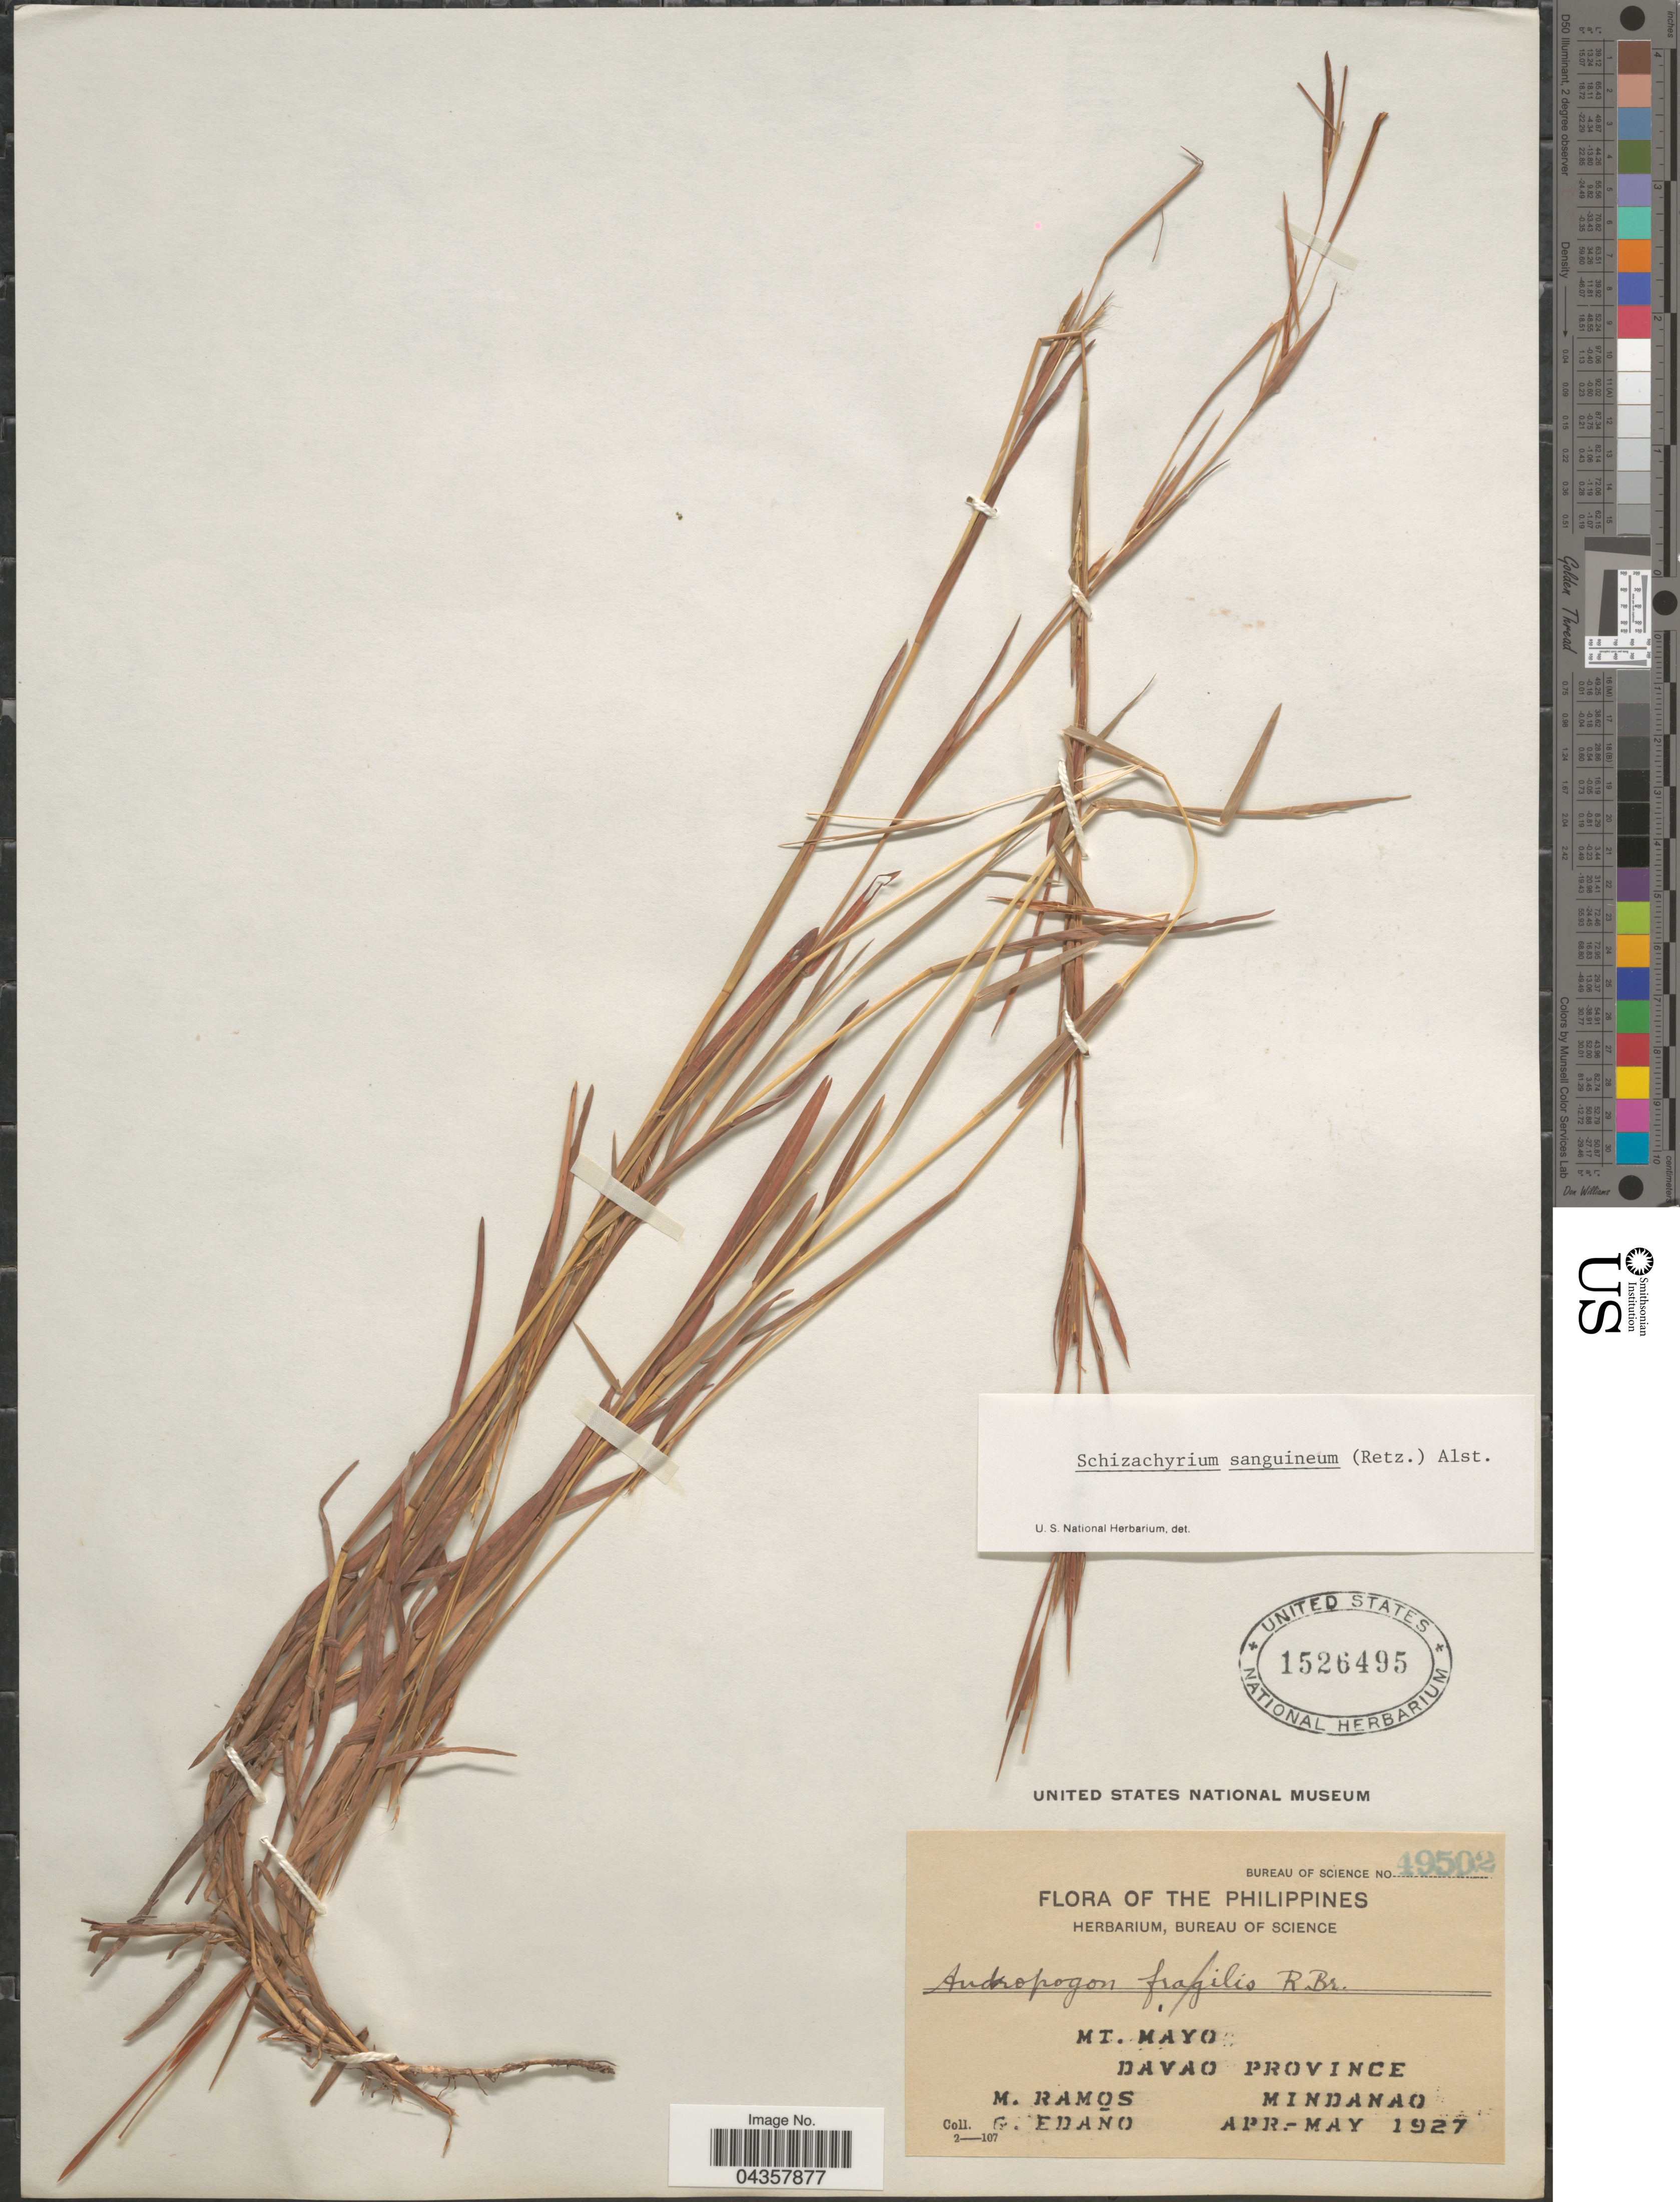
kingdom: Plantae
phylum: Tracheophyta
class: Liliopsida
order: Poales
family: Poaceae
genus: Schizachyrium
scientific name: Schizachyrium sanguineum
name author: (Retz.) Alston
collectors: M. Ramos & G. Edaño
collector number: Bureau of Science 49502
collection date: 1927-04/1927-05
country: Philippines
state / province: Davao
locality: Mt. Mayo. Davao Province. Mindanao.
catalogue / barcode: US 1526495